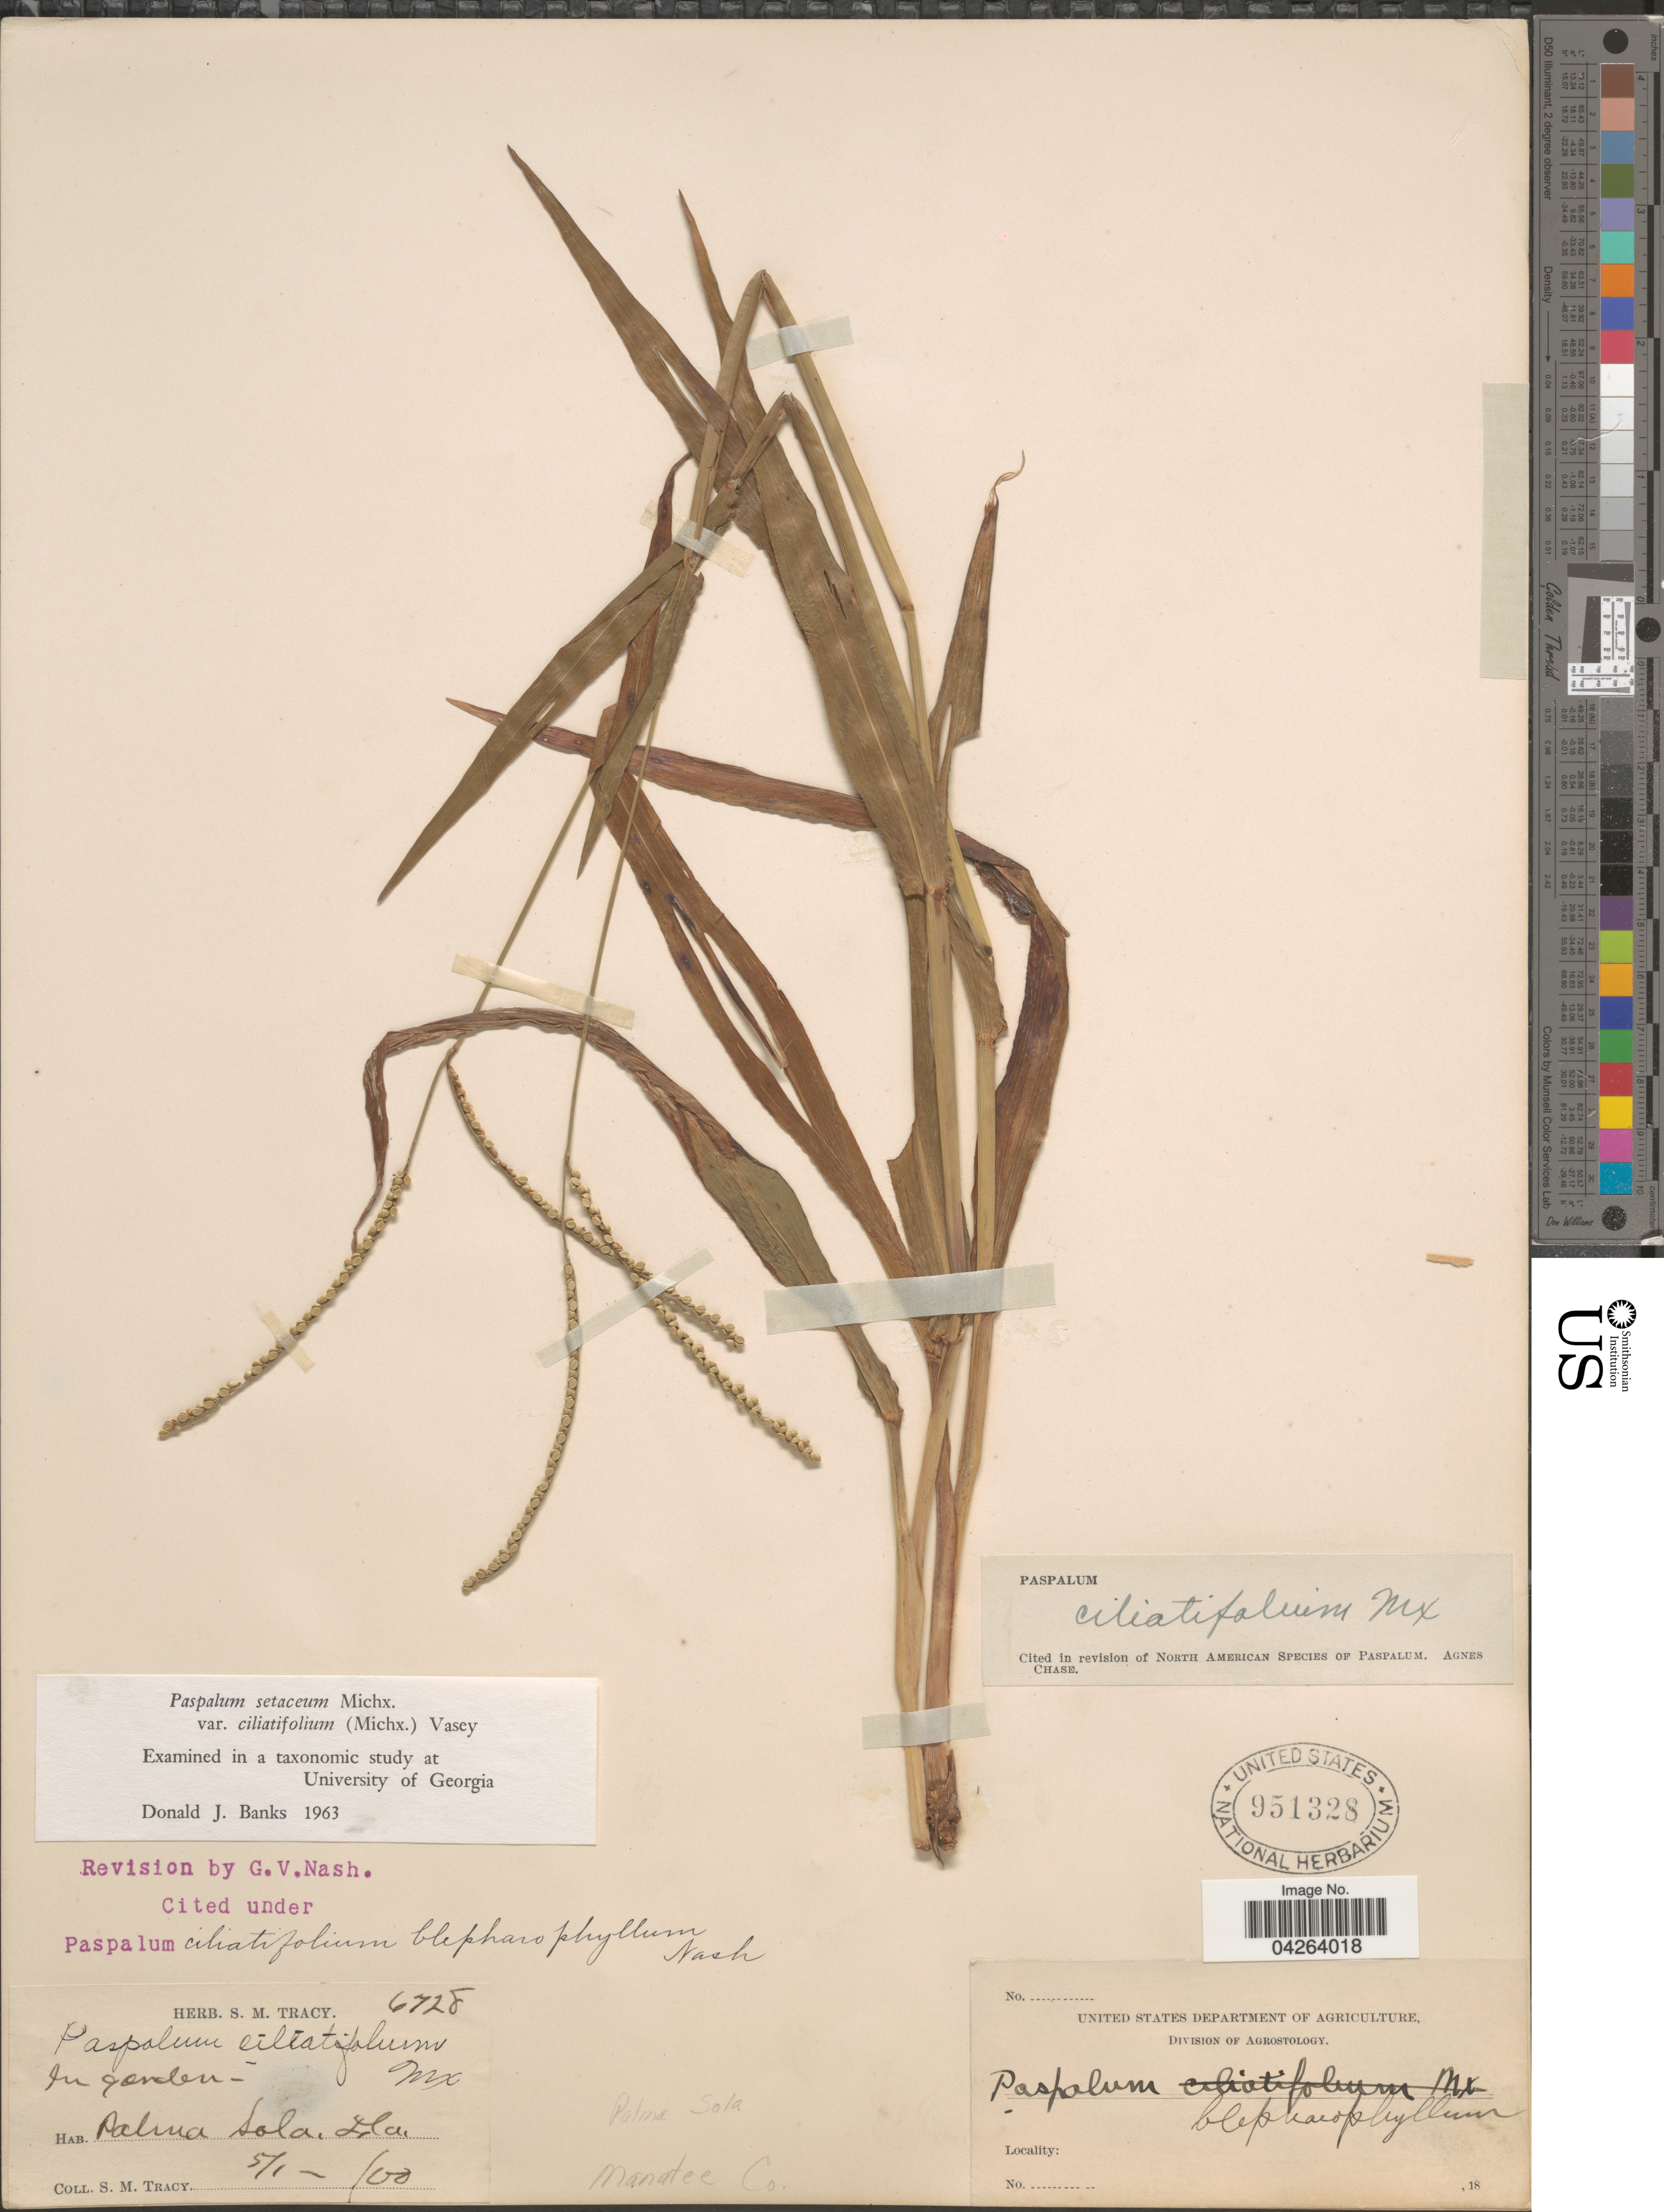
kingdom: Plantae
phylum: Tracheophyta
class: Liliopsida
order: Poales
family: Poaceae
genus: Paspalum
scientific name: Paspalum setaceum var. ciliatifolium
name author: (Michx.) Vasey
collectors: S. M. Tracy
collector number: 6728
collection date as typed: Transcribed d/m/y: 1/5/0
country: United States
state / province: Florida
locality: Palma Sola. Manatee Co.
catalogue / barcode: US 915328